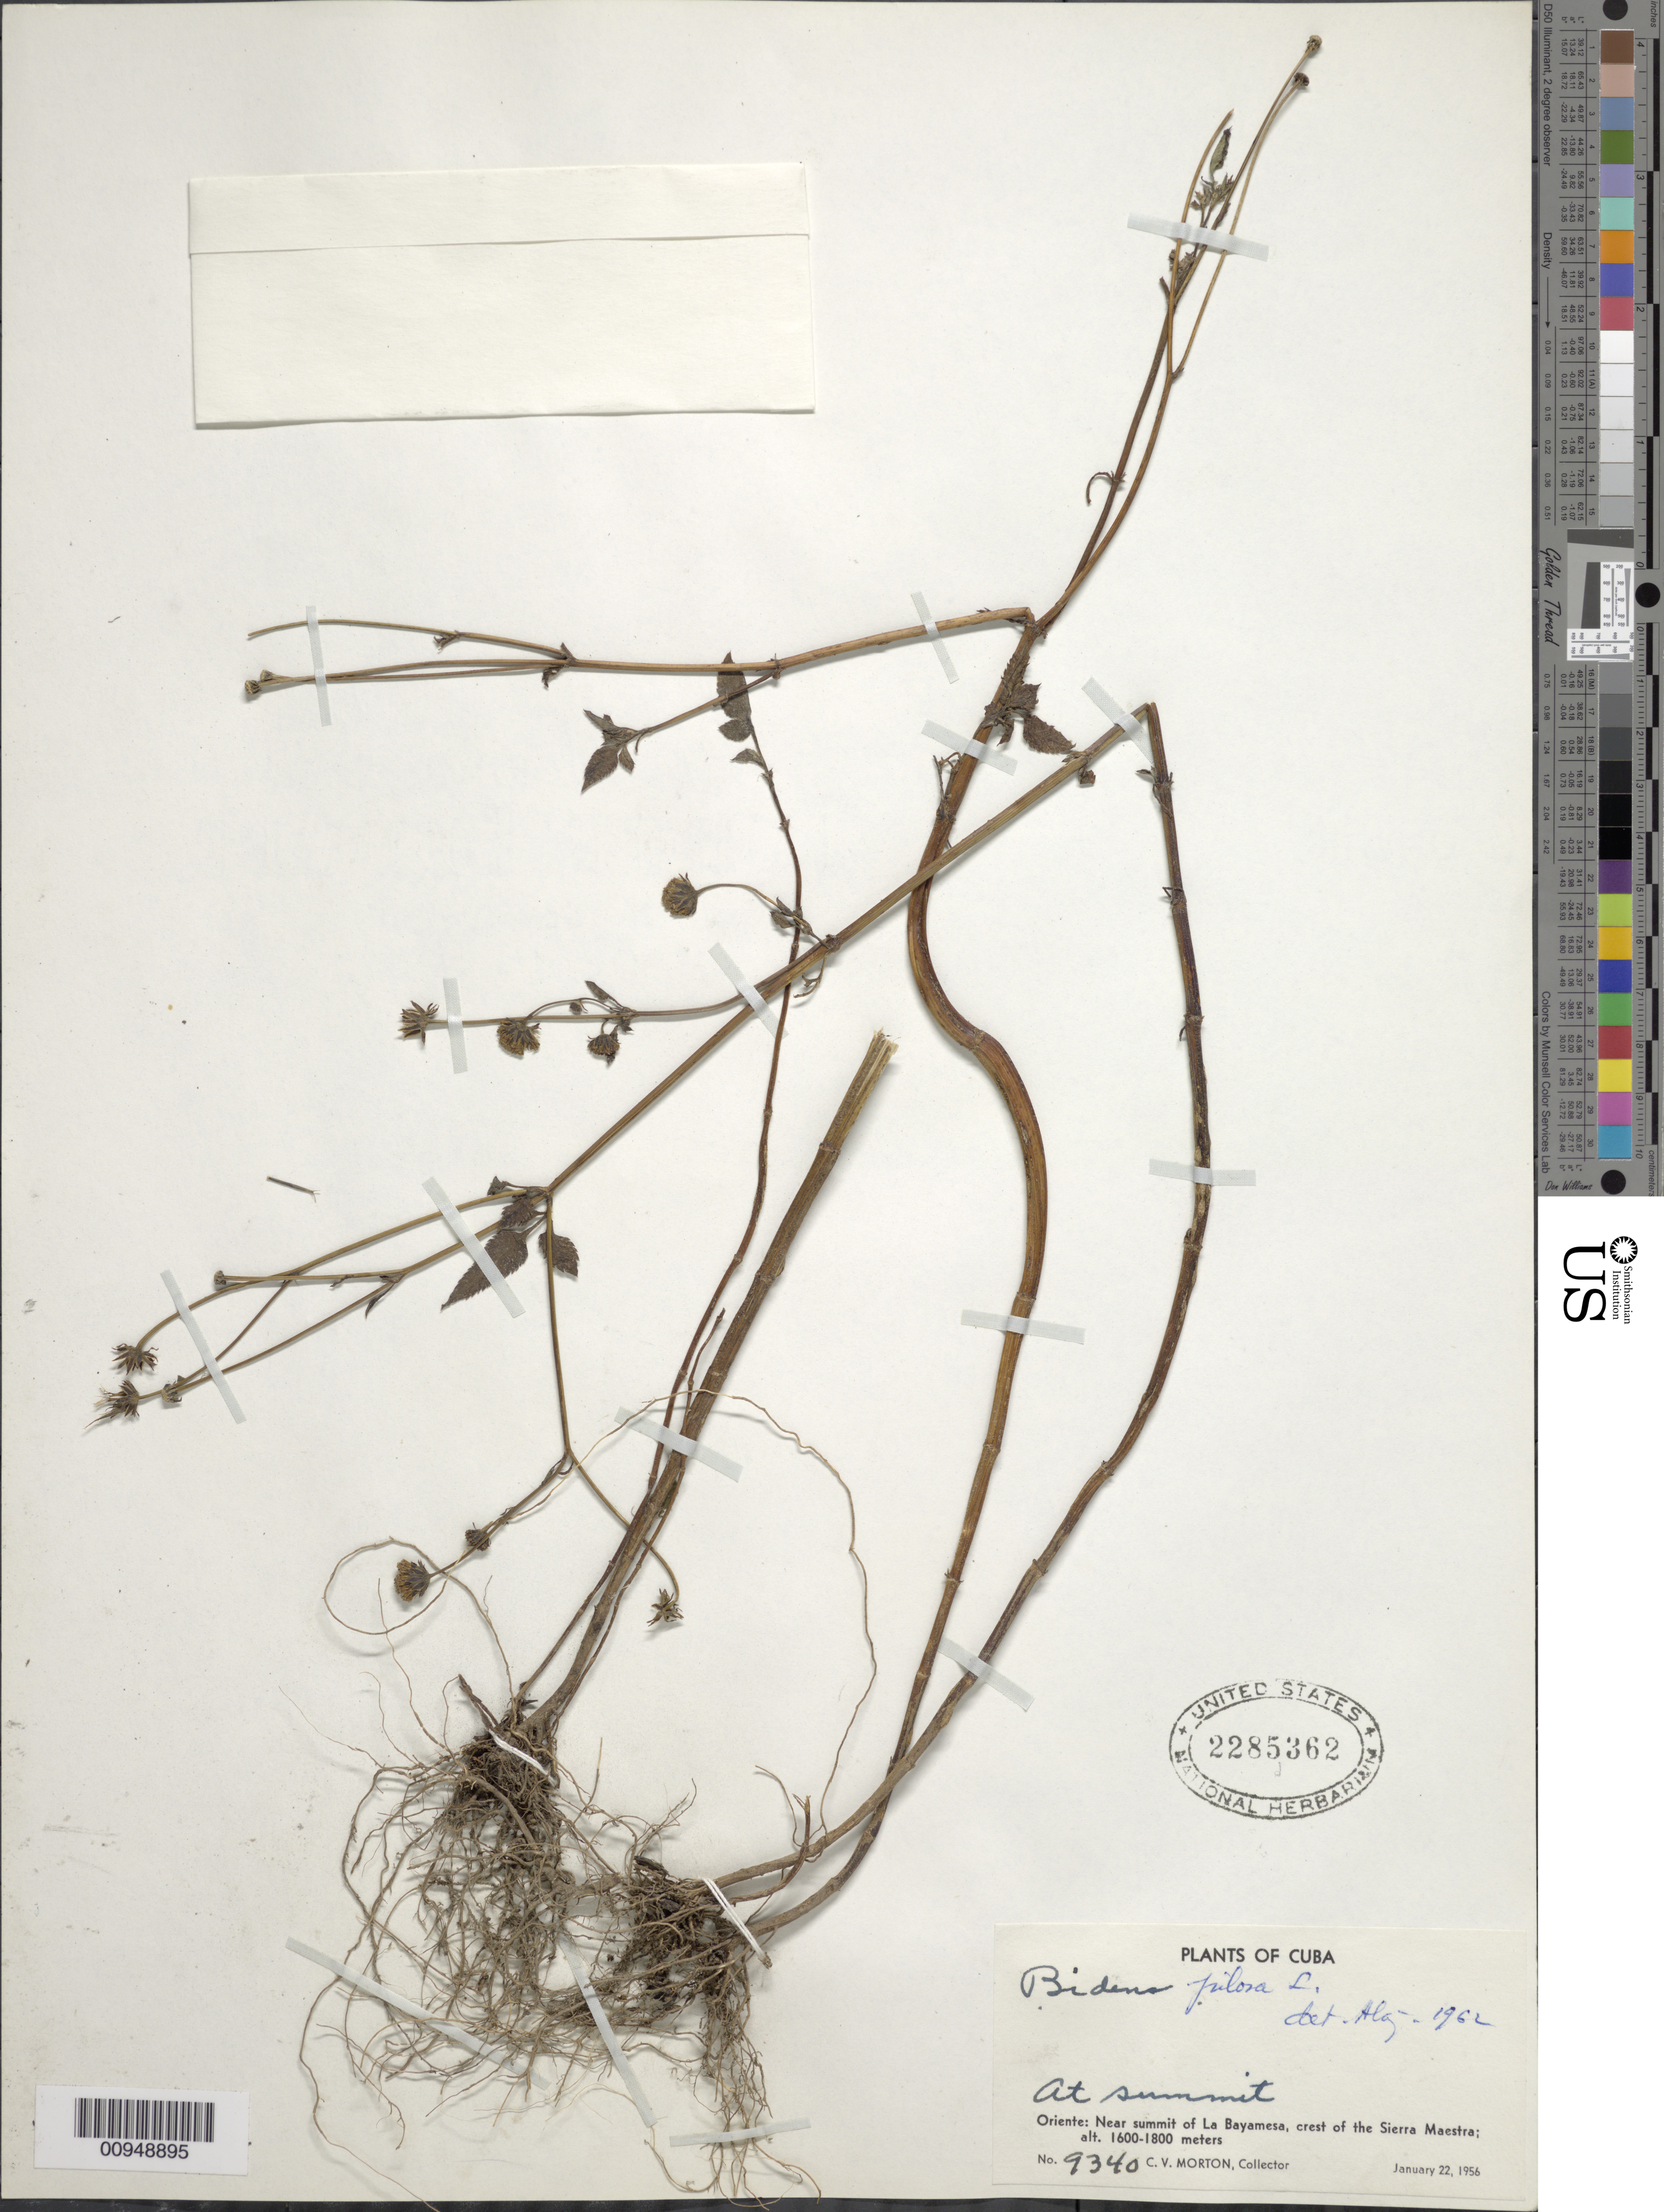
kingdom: Plantae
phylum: Tracheophyta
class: Magnoliopsida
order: Asterales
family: Asteraceae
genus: Bidens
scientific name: Bidens pilosa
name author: L.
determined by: Liogier, Alain H.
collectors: C. V. Morton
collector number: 9340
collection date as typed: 22 Jan 1956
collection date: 1956-01-22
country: Cuba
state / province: Oriente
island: Cuba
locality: Near summit of La Bayamesa, crest of the Sierra Maestra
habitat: Summit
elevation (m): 1600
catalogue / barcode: US 2285362